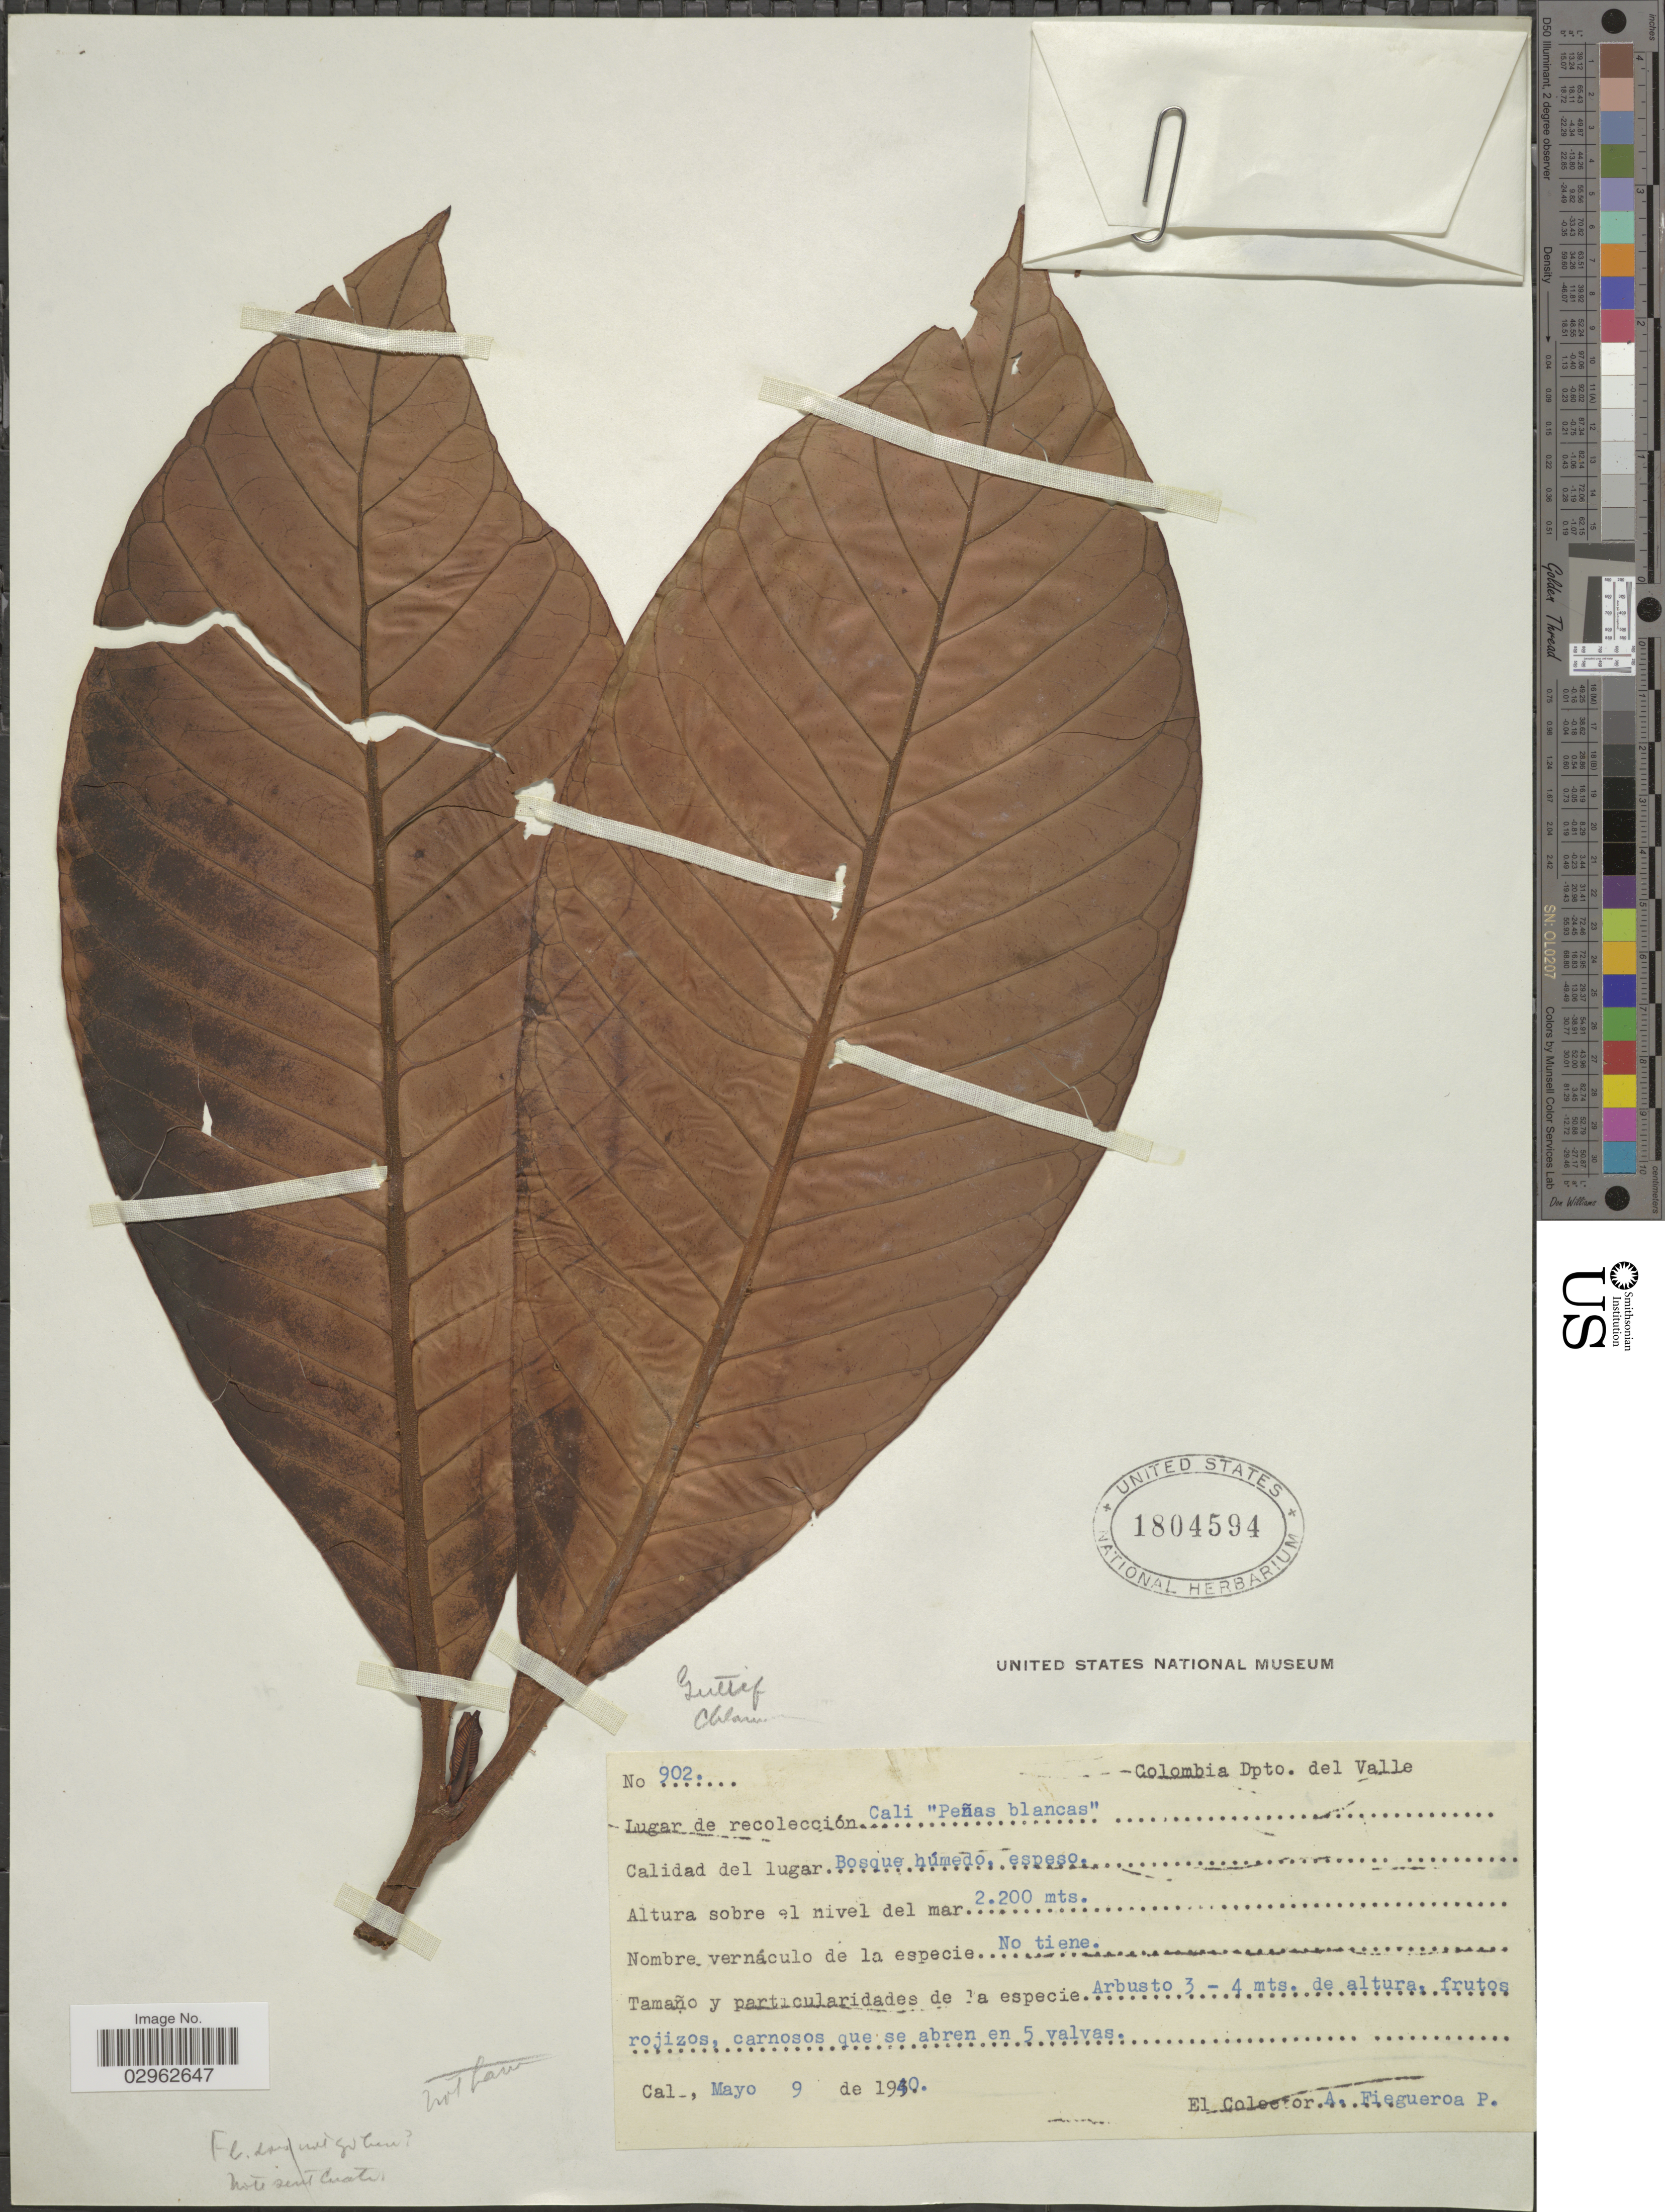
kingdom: Plantae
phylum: Tracheophyta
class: Magnoliopsida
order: Malpighiales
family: Clusiaceae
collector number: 902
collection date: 1940-05-09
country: Colombia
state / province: Valle del Cauca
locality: Dpto. del Valle, Cali "Peñas blancas".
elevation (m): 2200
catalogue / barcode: US 1804594